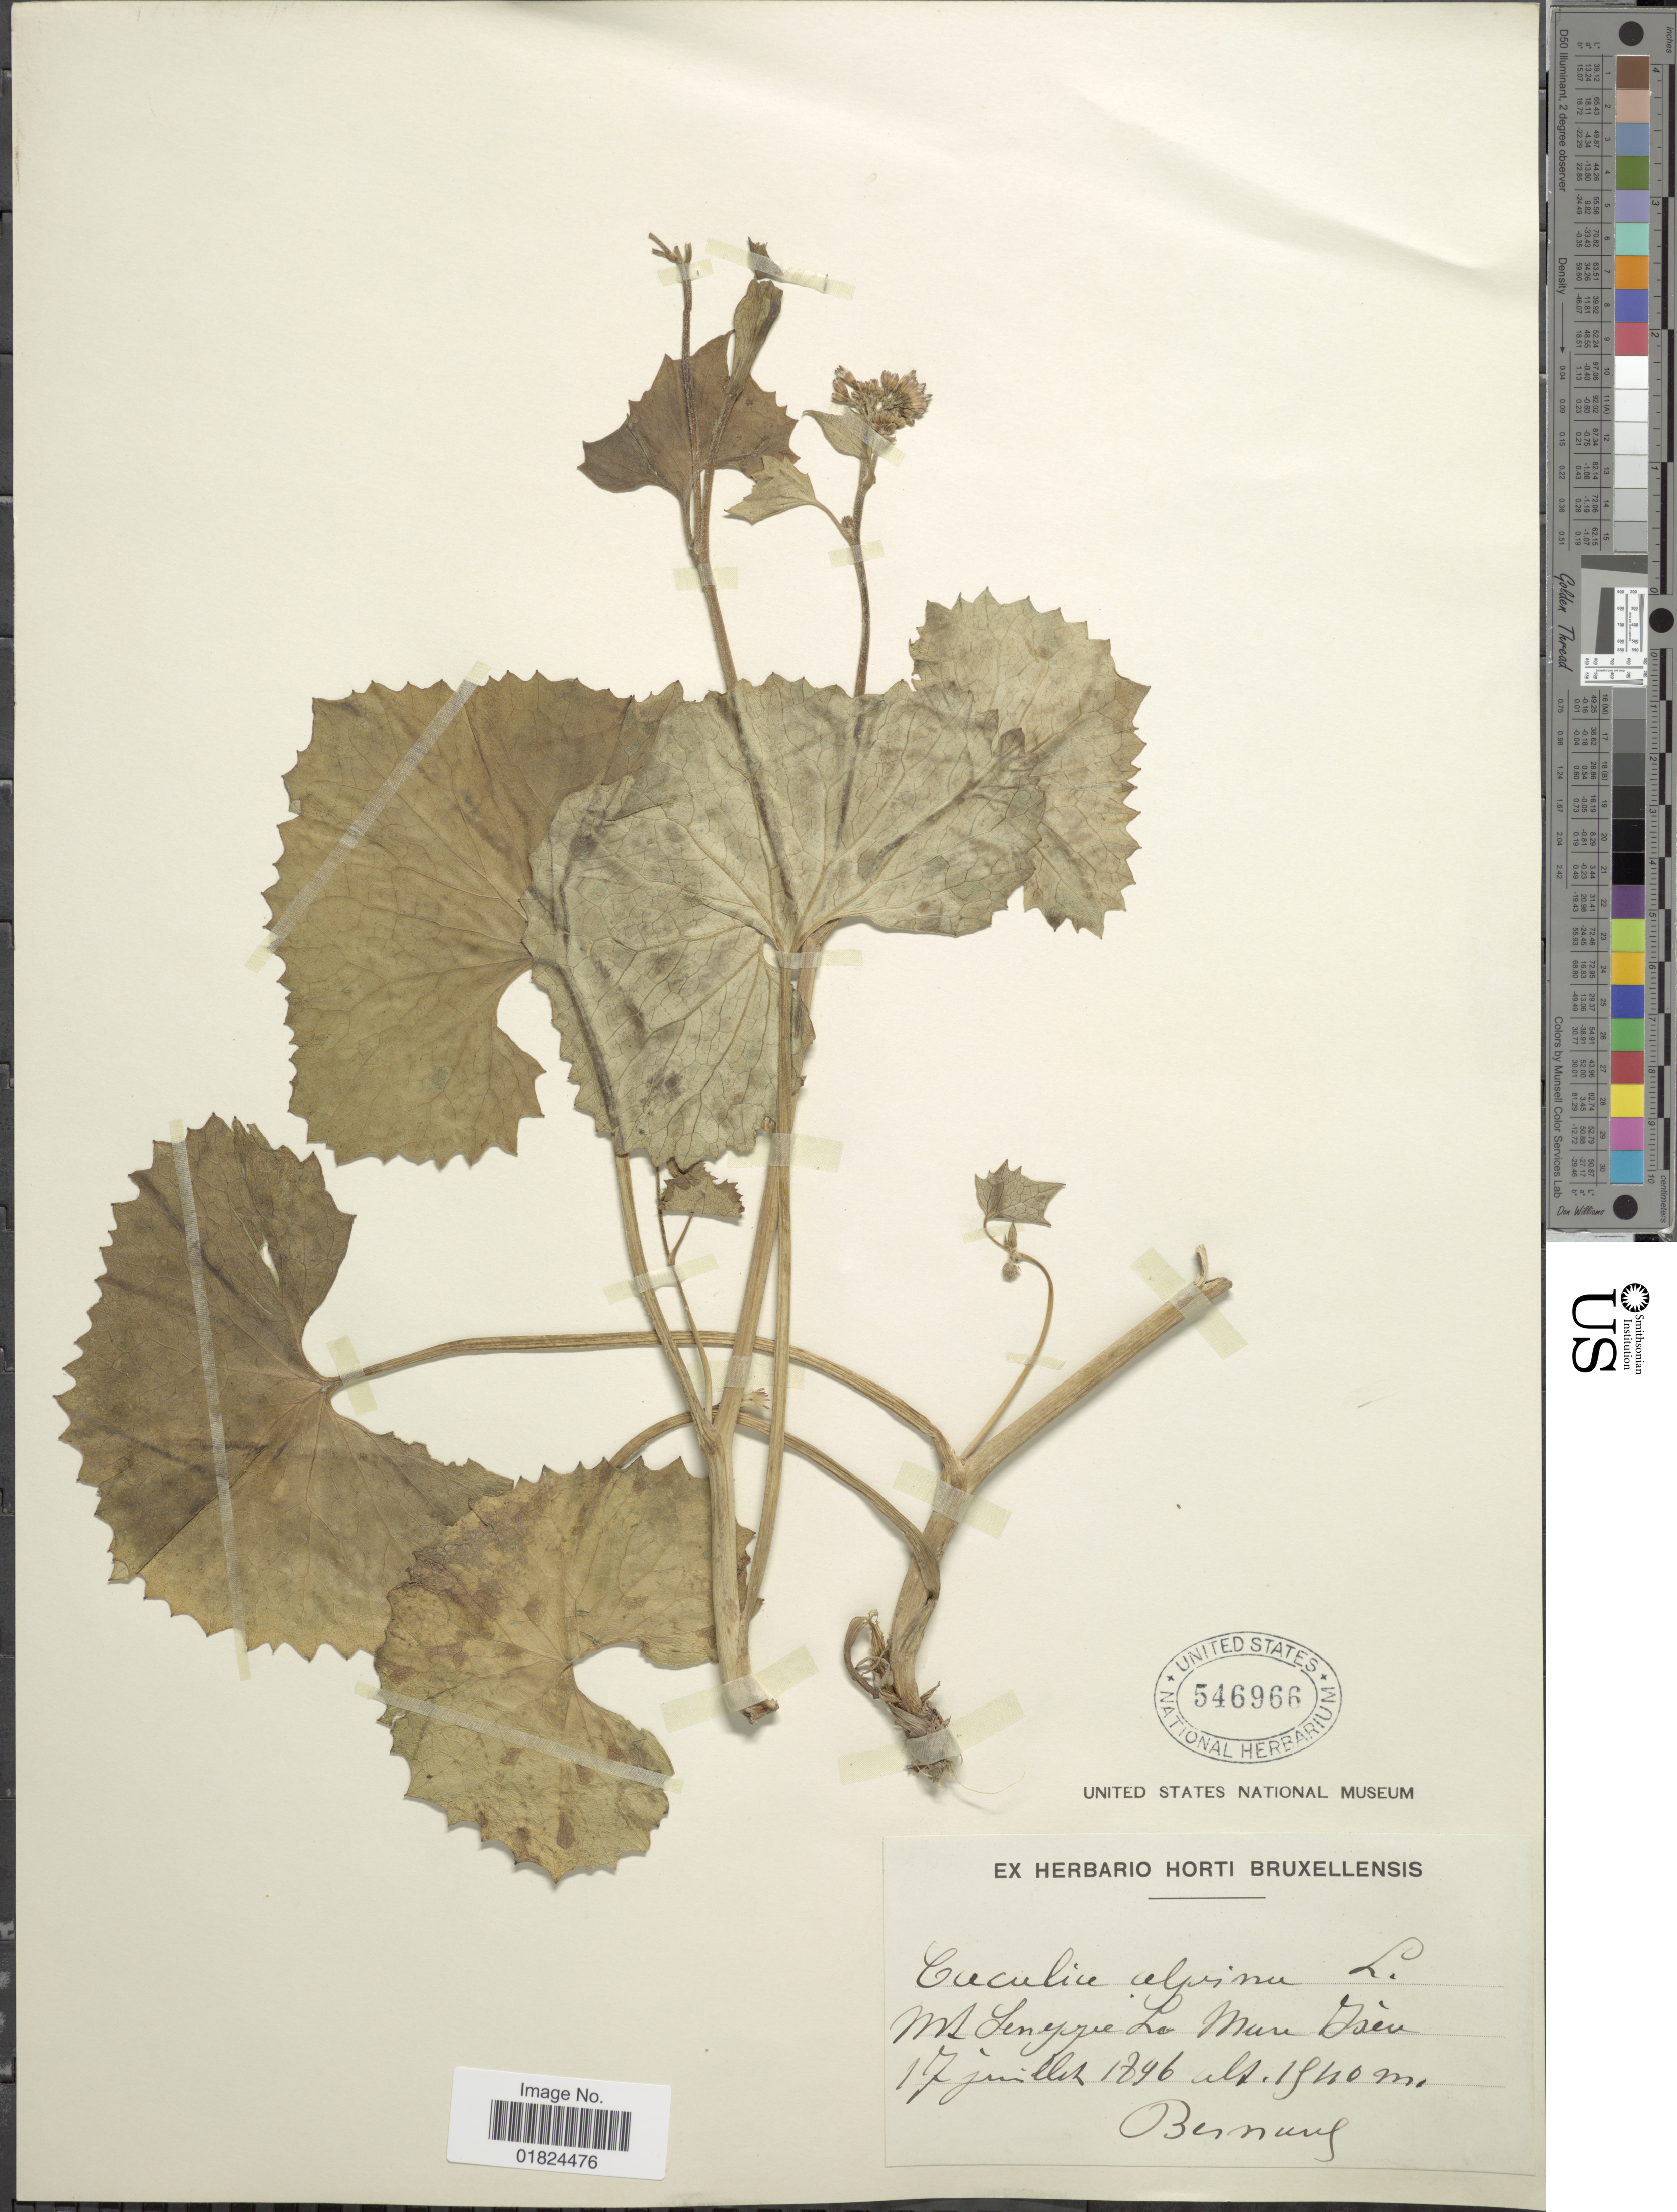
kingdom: Plantae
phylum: Tracheophyta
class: Magnoliopsida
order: Asterales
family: Asteraceae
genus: Adenostyles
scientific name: Adenostyles alliariae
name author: (Gouan) A. Kern.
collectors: Bernung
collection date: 1846-07-17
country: France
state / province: Auvergne-Rhône-Alpes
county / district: Isère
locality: Mt. Senggie La Mure, Isere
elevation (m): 1840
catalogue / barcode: US 546966